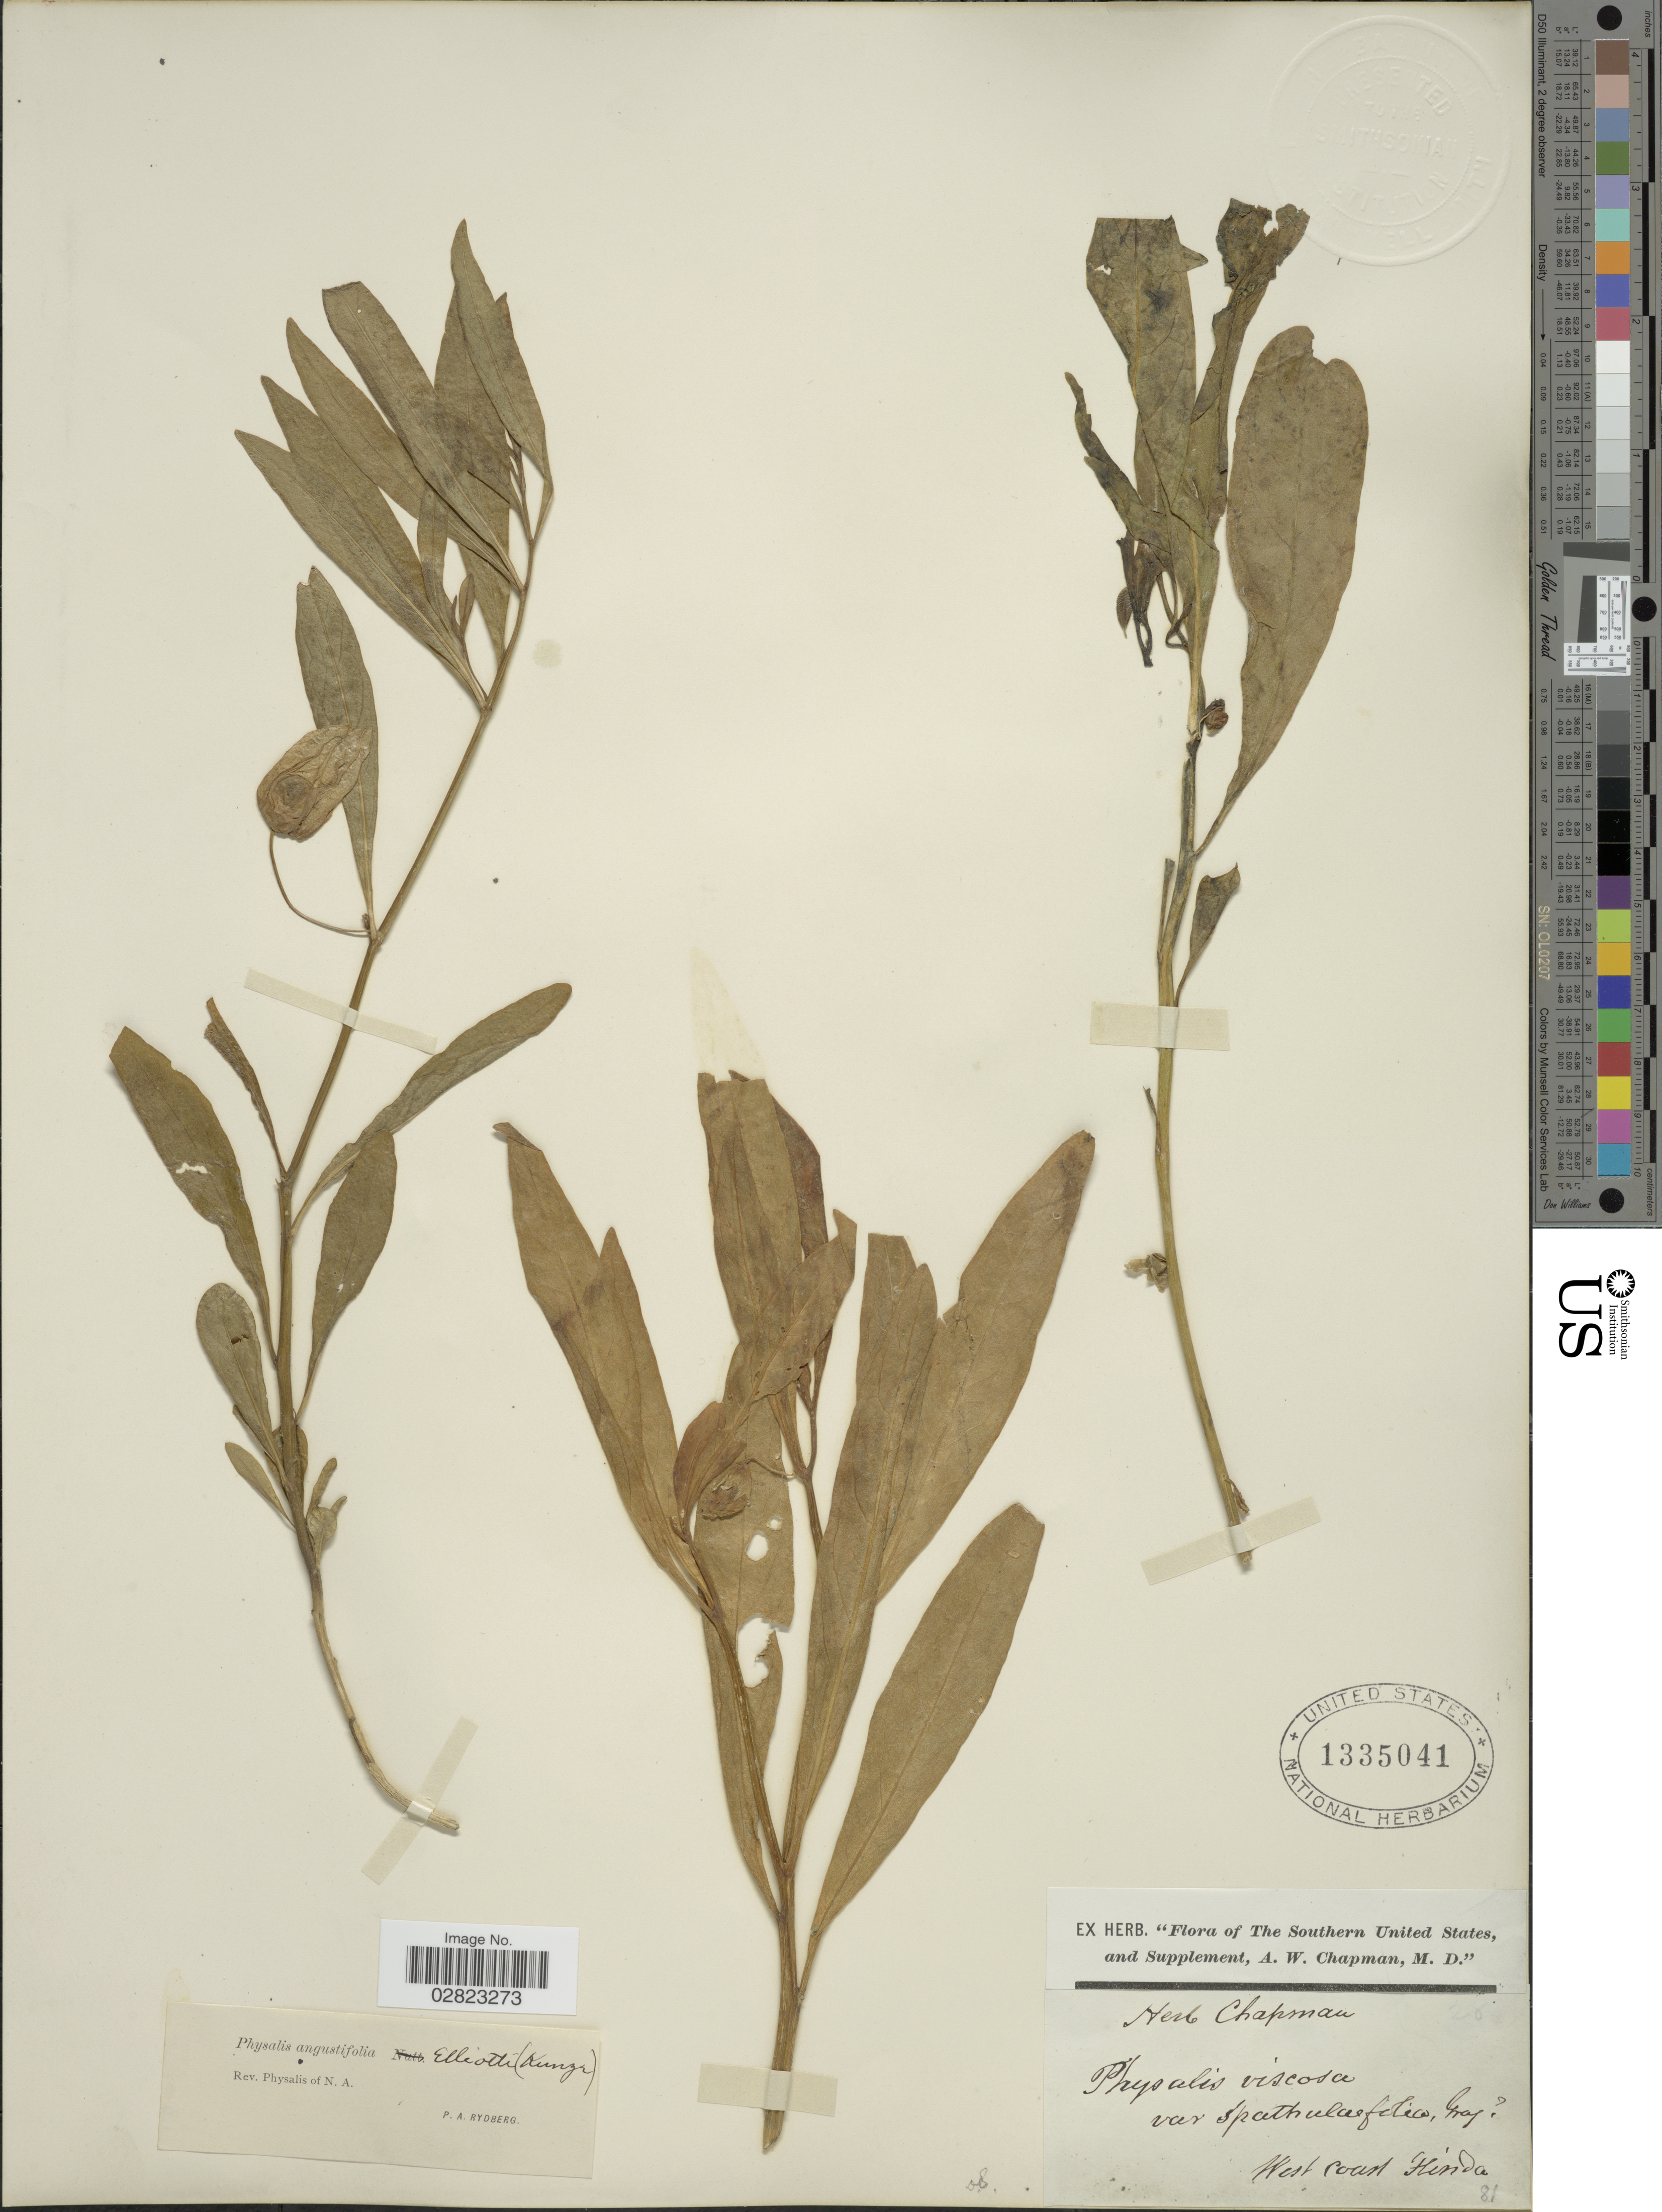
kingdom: Plantae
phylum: Tracheophyta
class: Magnoliopsida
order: Solanales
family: Solanaceae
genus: Physalis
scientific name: Physalis elliottii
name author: Kunze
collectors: ex herb. A.W. Chapman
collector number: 81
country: United States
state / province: Florida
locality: Southern United States. West Coast Florida.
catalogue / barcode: US 1335041